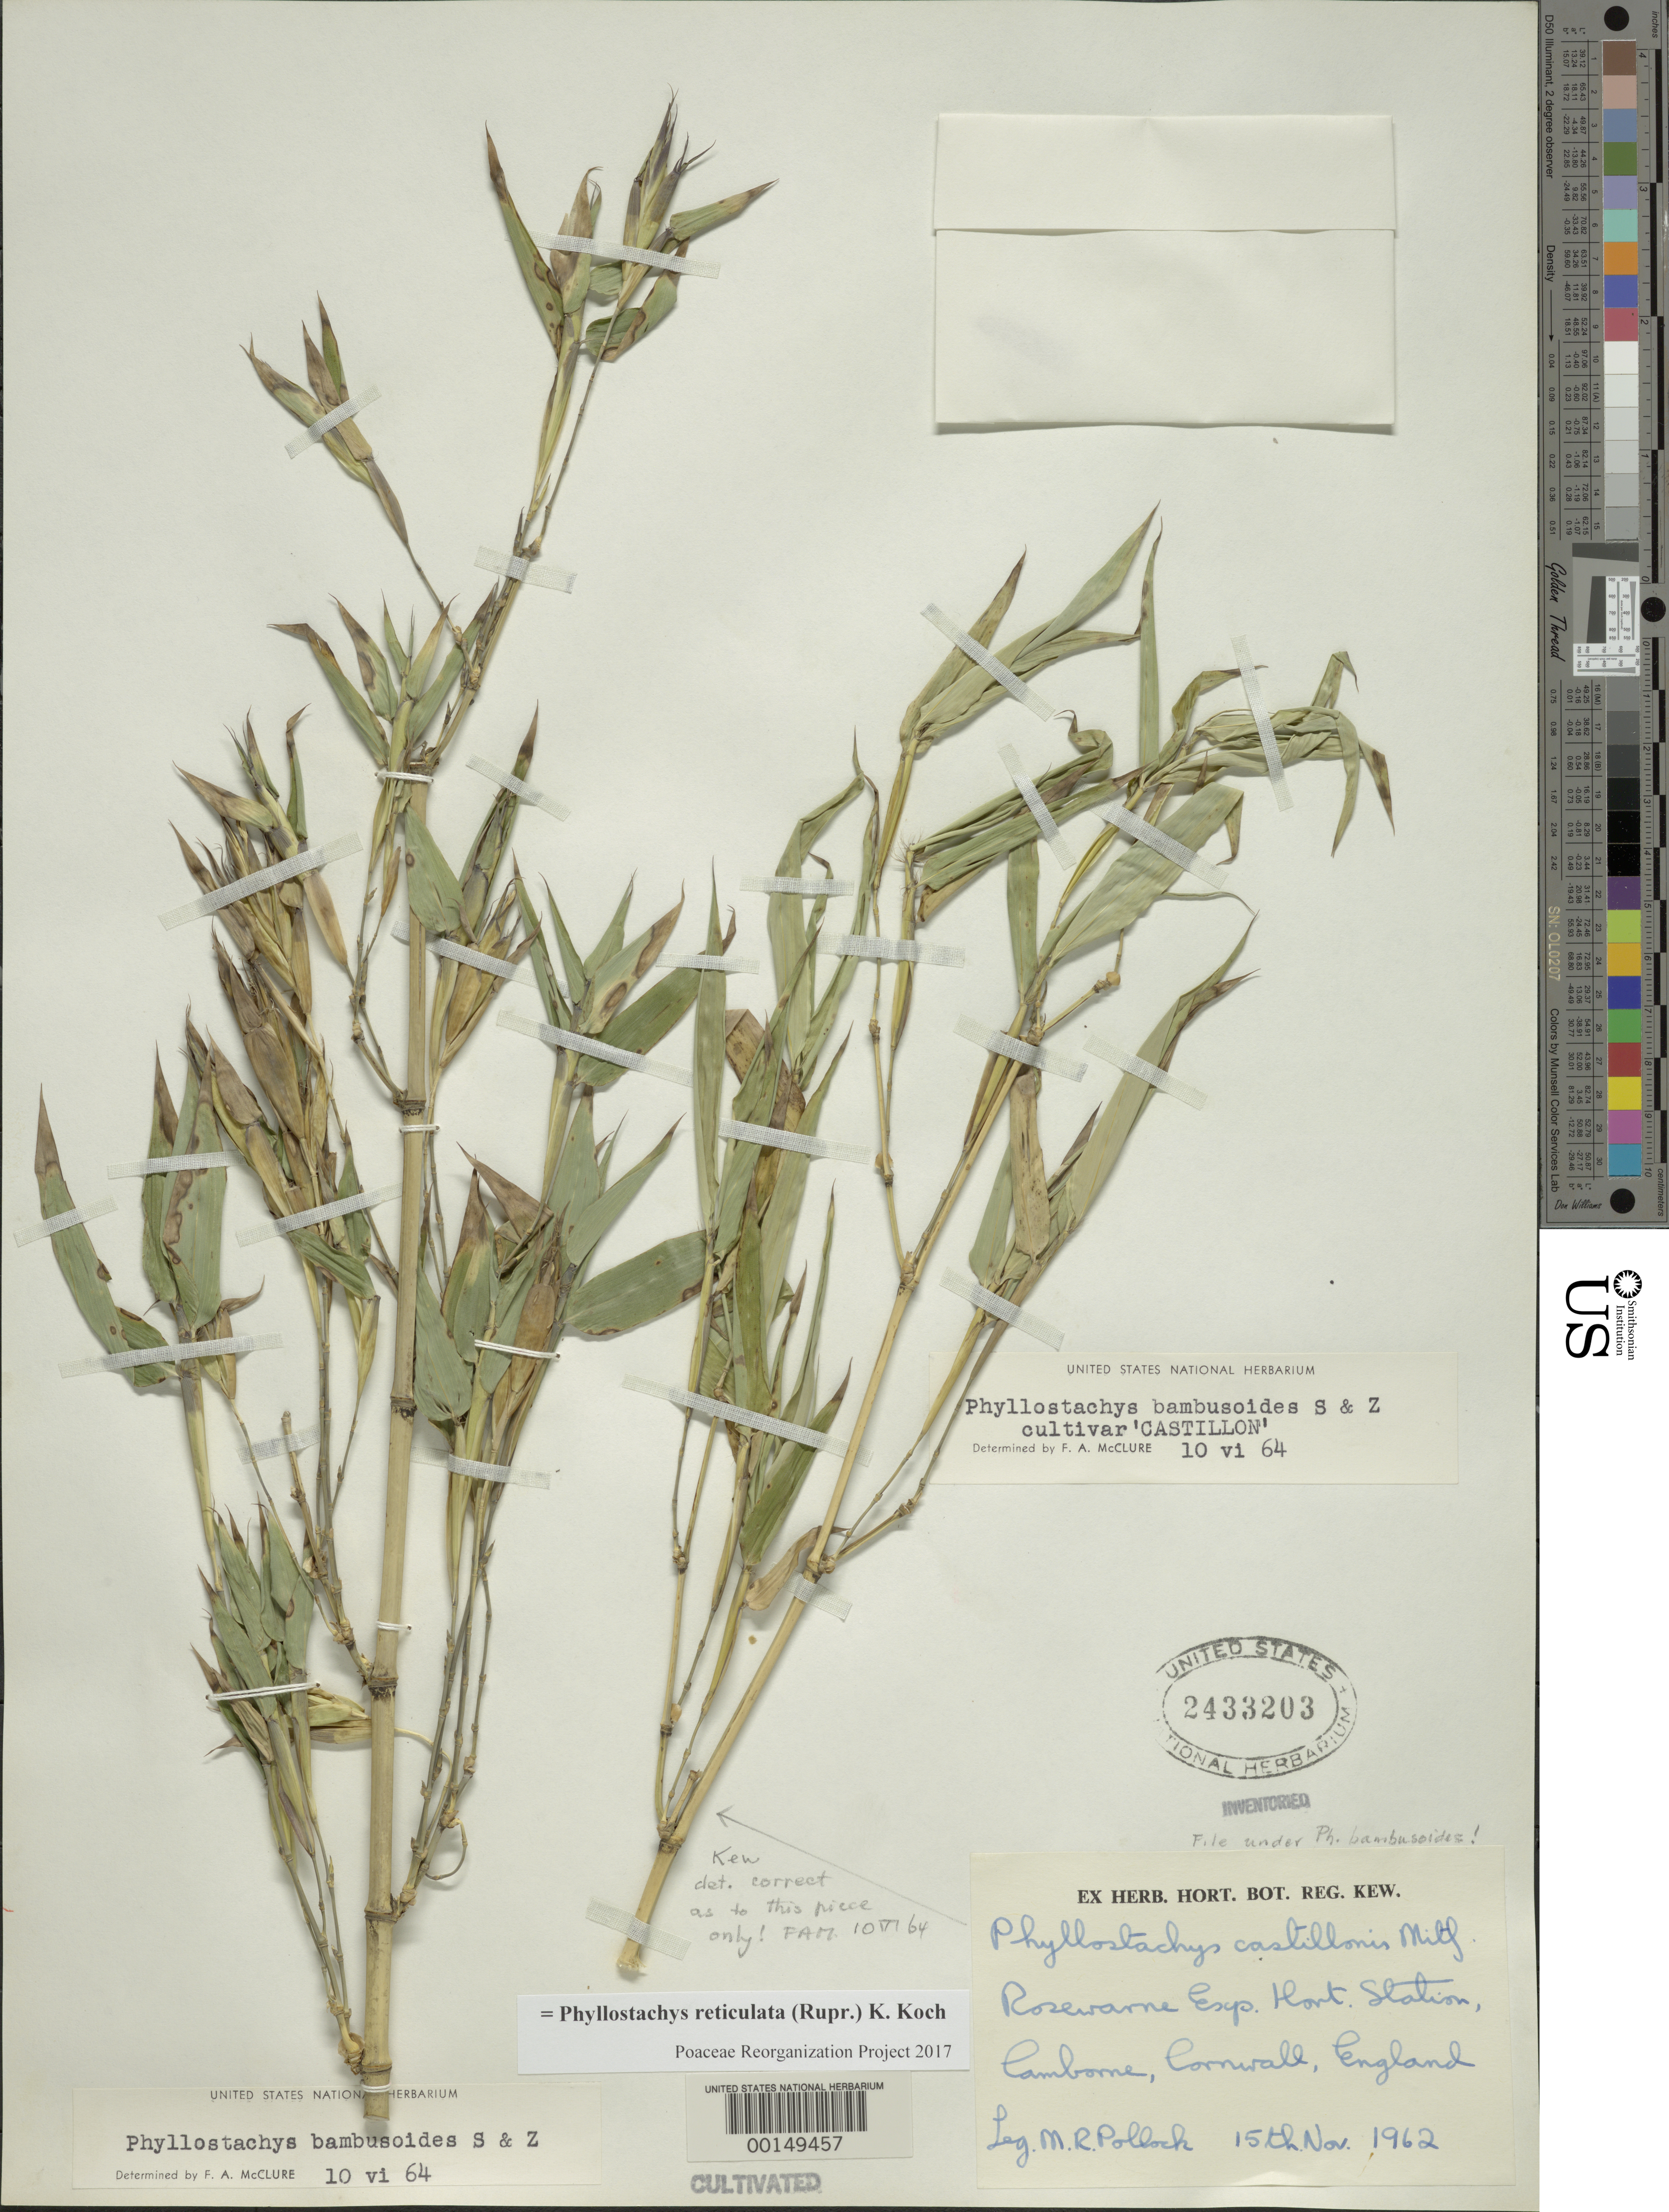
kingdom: Plantae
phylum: Tracheophyta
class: Liliopsida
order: Poales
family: Poaceae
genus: Phyllostachys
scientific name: Phyllostachys reticulata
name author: (Rupr.) K. Koch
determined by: Poaceae Reorganization Project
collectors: M. Pollock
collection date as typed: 15 Nov 1962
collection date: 1962-11-15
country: United Kingdom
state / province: England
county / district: Cornwall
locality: Camborne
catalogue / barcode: US 2433203